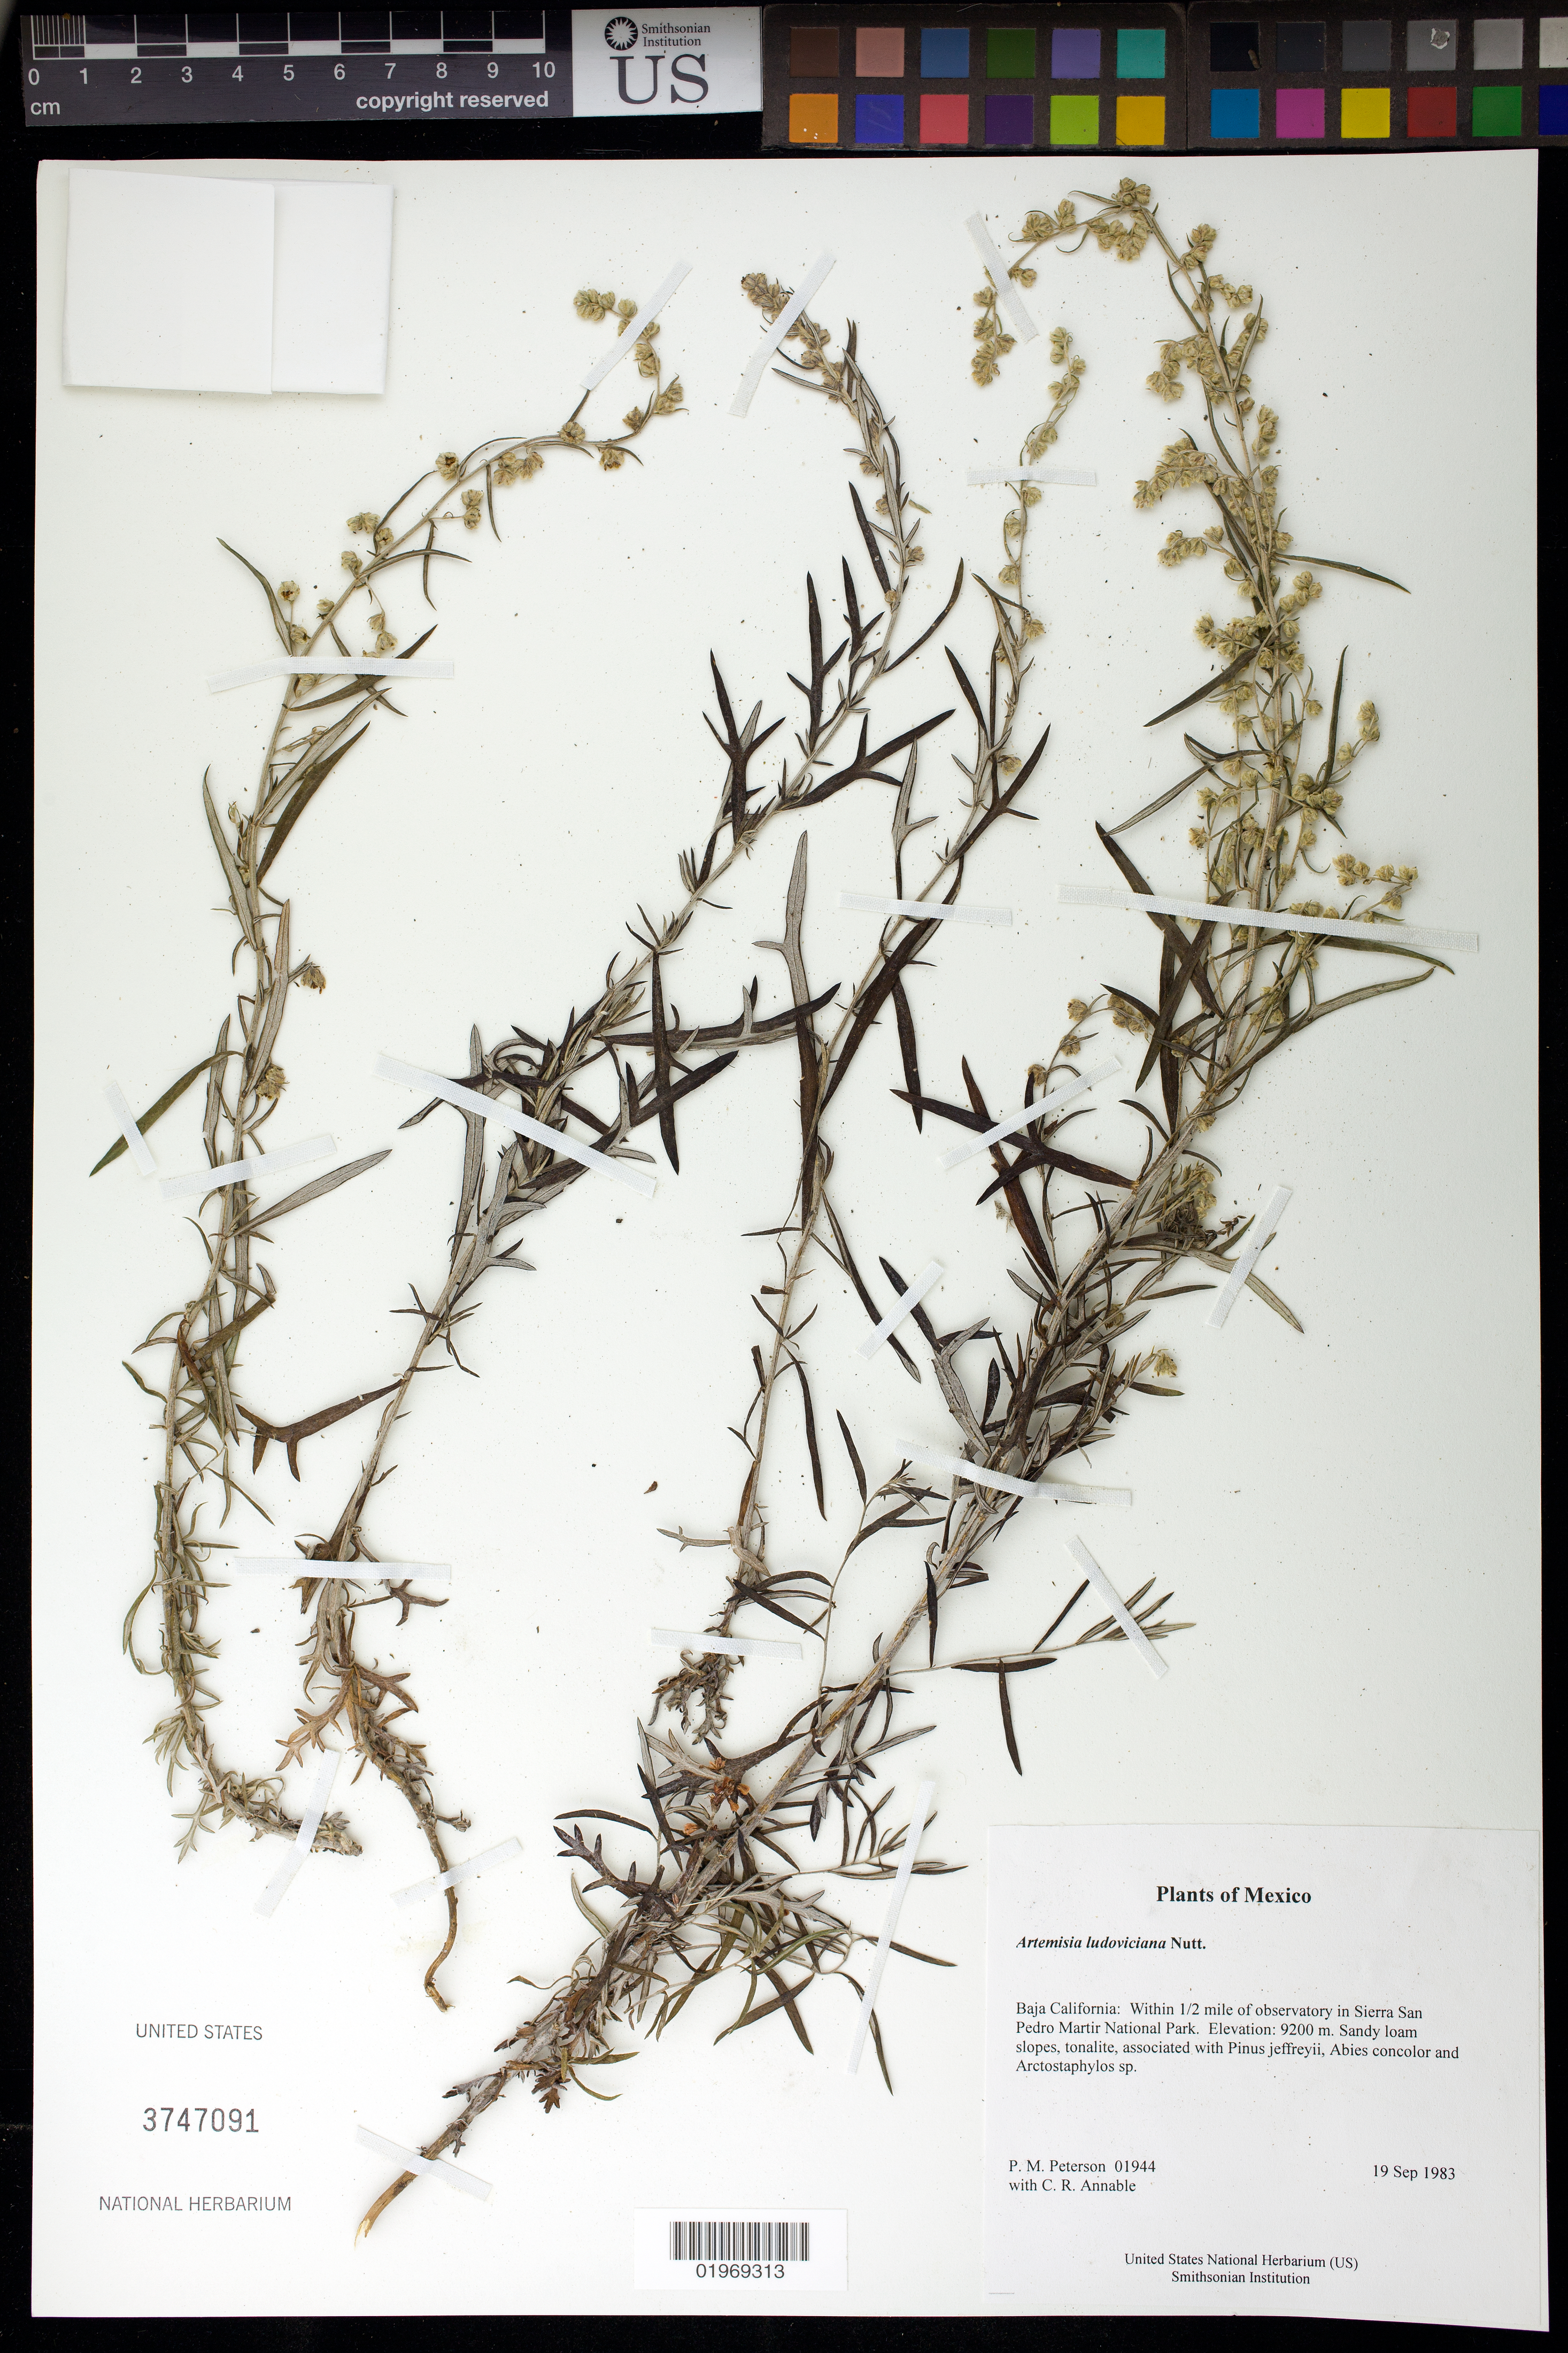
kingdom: Plantae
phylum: Tracheophyta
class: Magnoliopsida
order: Asterales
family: Asteraceae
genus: Artemisia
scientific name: Artemisia ludoviciana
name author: Nutt.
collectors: P. M. Peterson & C. R. Annable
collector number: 01944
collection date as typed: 19 Sep 1983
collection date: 1983-09-19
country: Mexico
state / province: Baja California Norte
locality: Within 1/2 mile of observatory in Sierra San Pedro Martir National Park.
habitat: Sandy loam slopes, tonalite, associated with Pinus jeffreyii, Abies concolor and Arctostaphylos sp.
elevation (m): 9200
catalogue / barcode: US 3747091